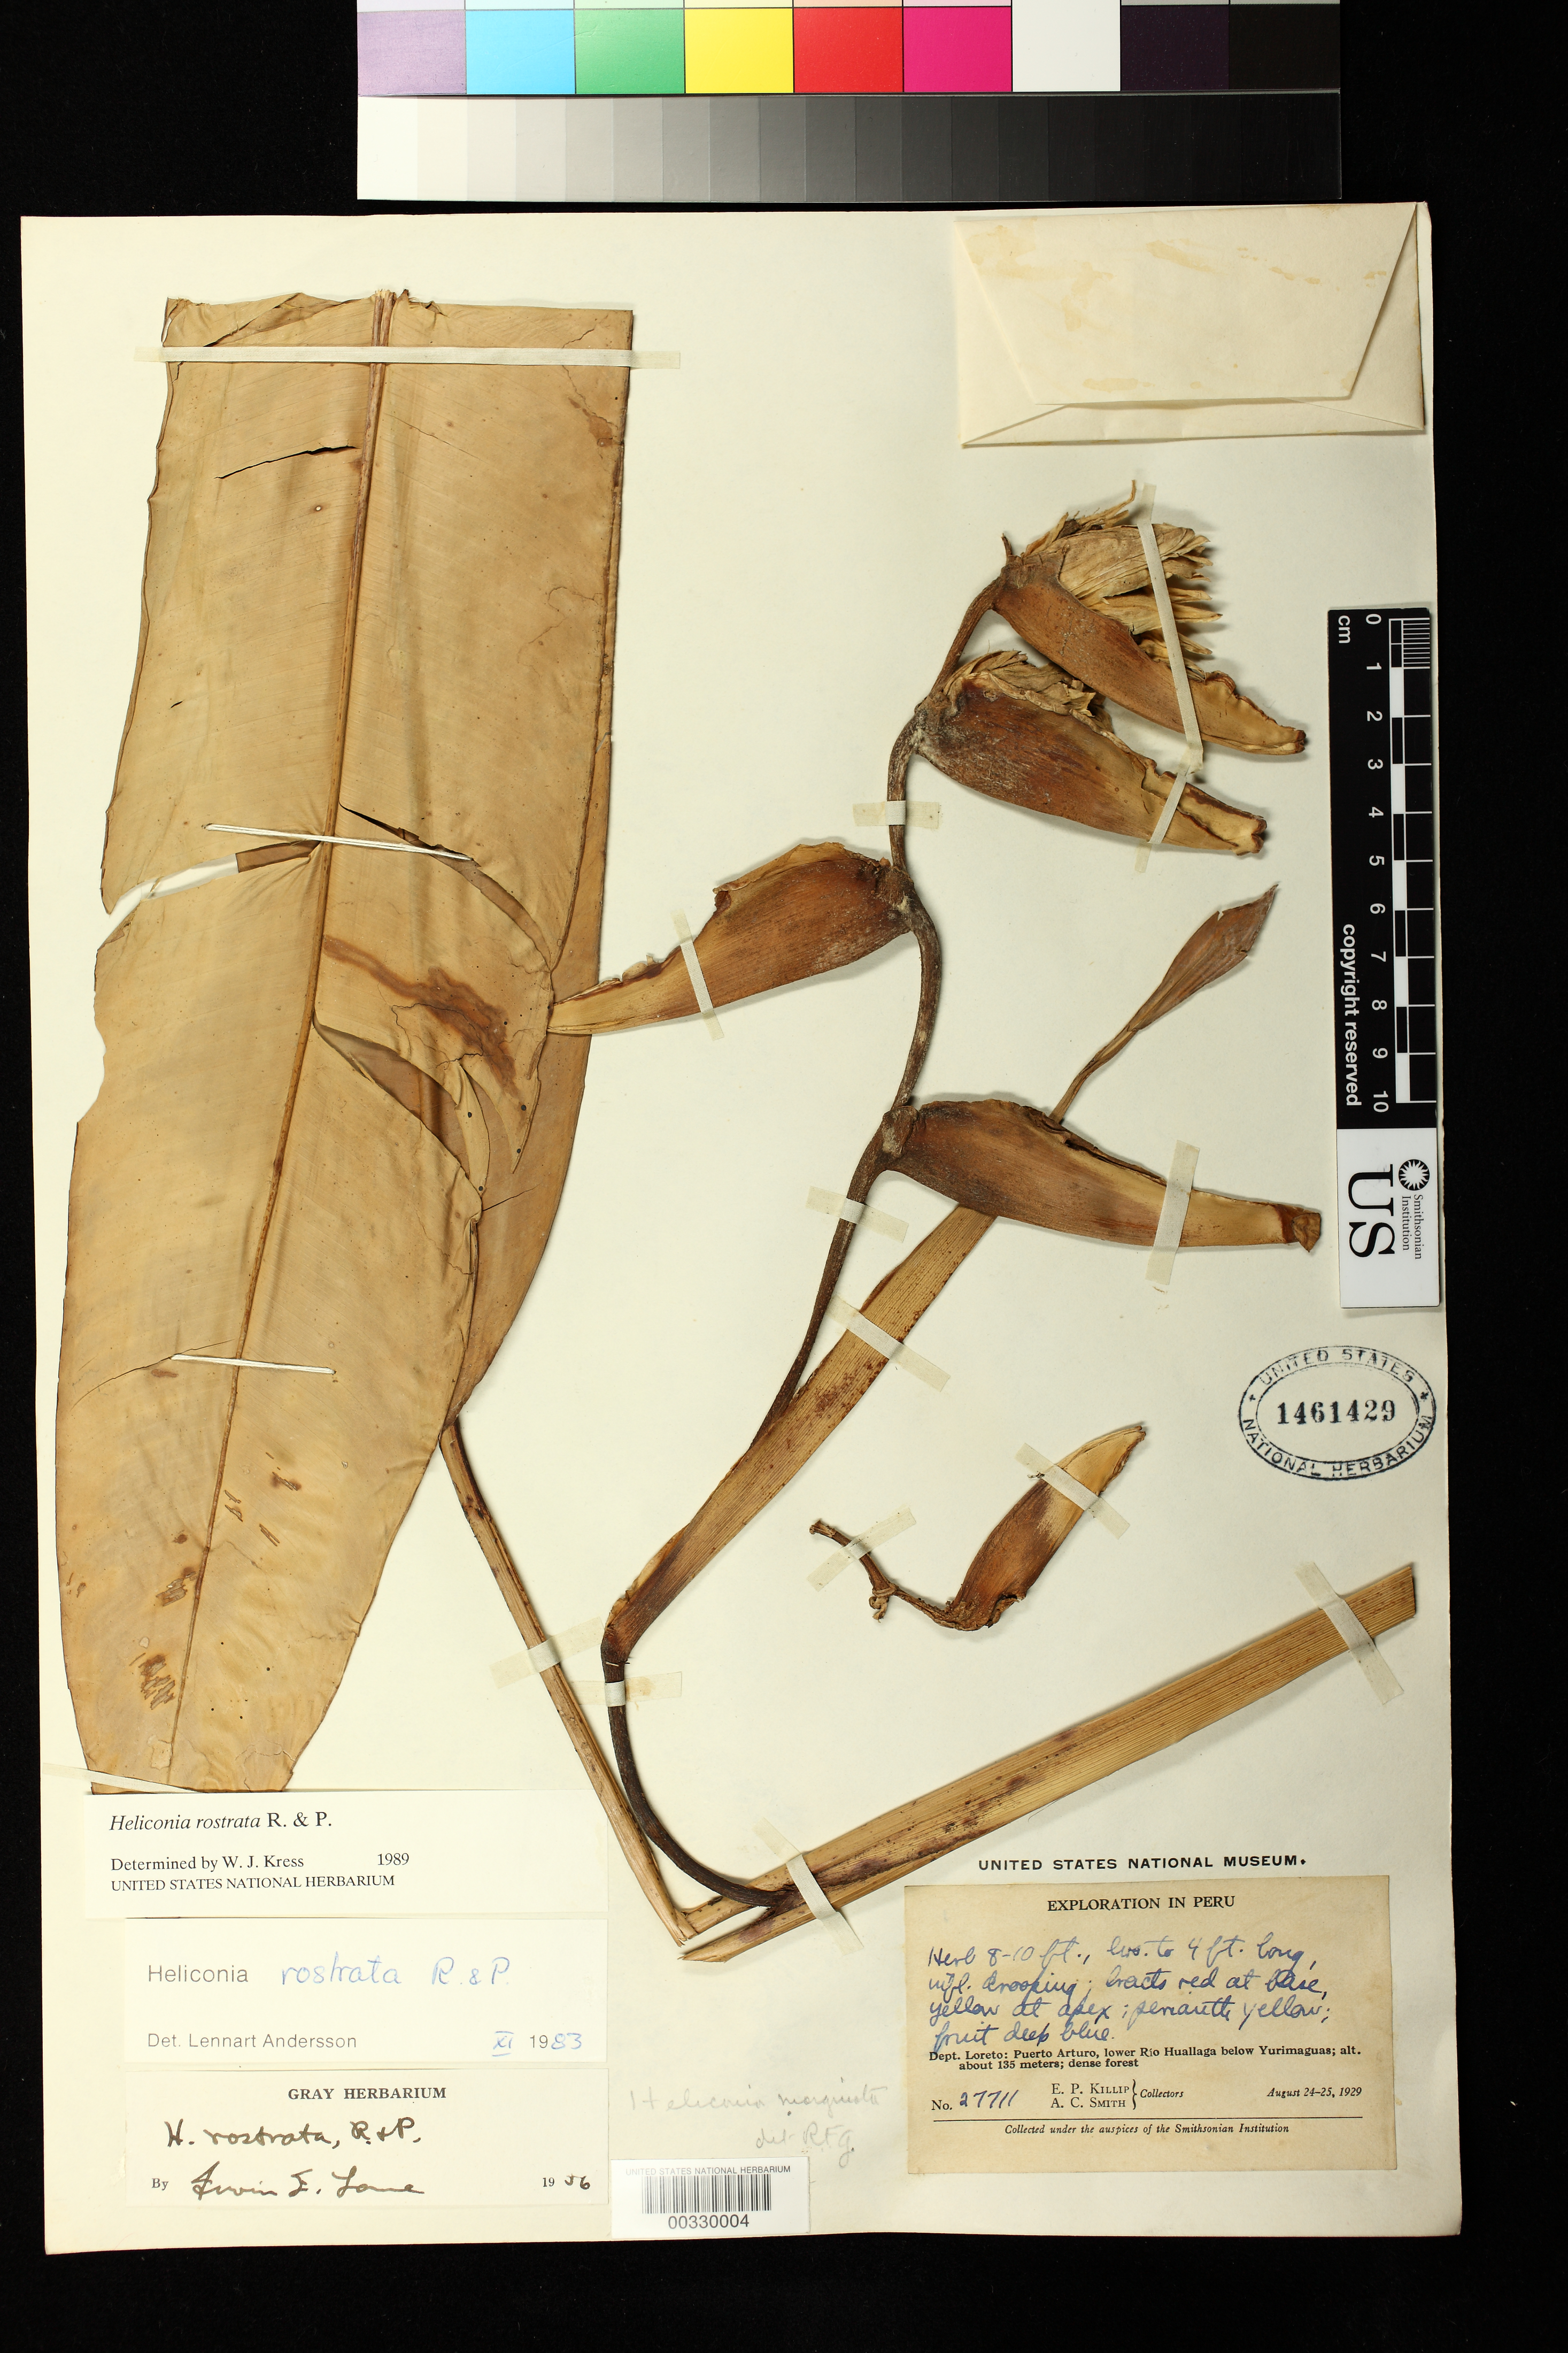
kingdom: Plantae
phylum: Tracheophyta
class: Liliopsida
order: Zingiberales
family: Heliconiaceae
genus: Heliconia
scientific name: Heliconia rostrata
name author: Ruiz & Pav.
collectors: E. P. Killip & A. C. Smith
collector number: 27711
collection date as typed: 24 Aug 1929 to 25 Aug 1929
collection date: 1929-08-24/1929-08-25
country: Peru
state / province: Loreto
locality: Puerto arturo, lower rio huallaga below yurimaguas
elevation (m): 135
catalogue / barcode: US 1461429